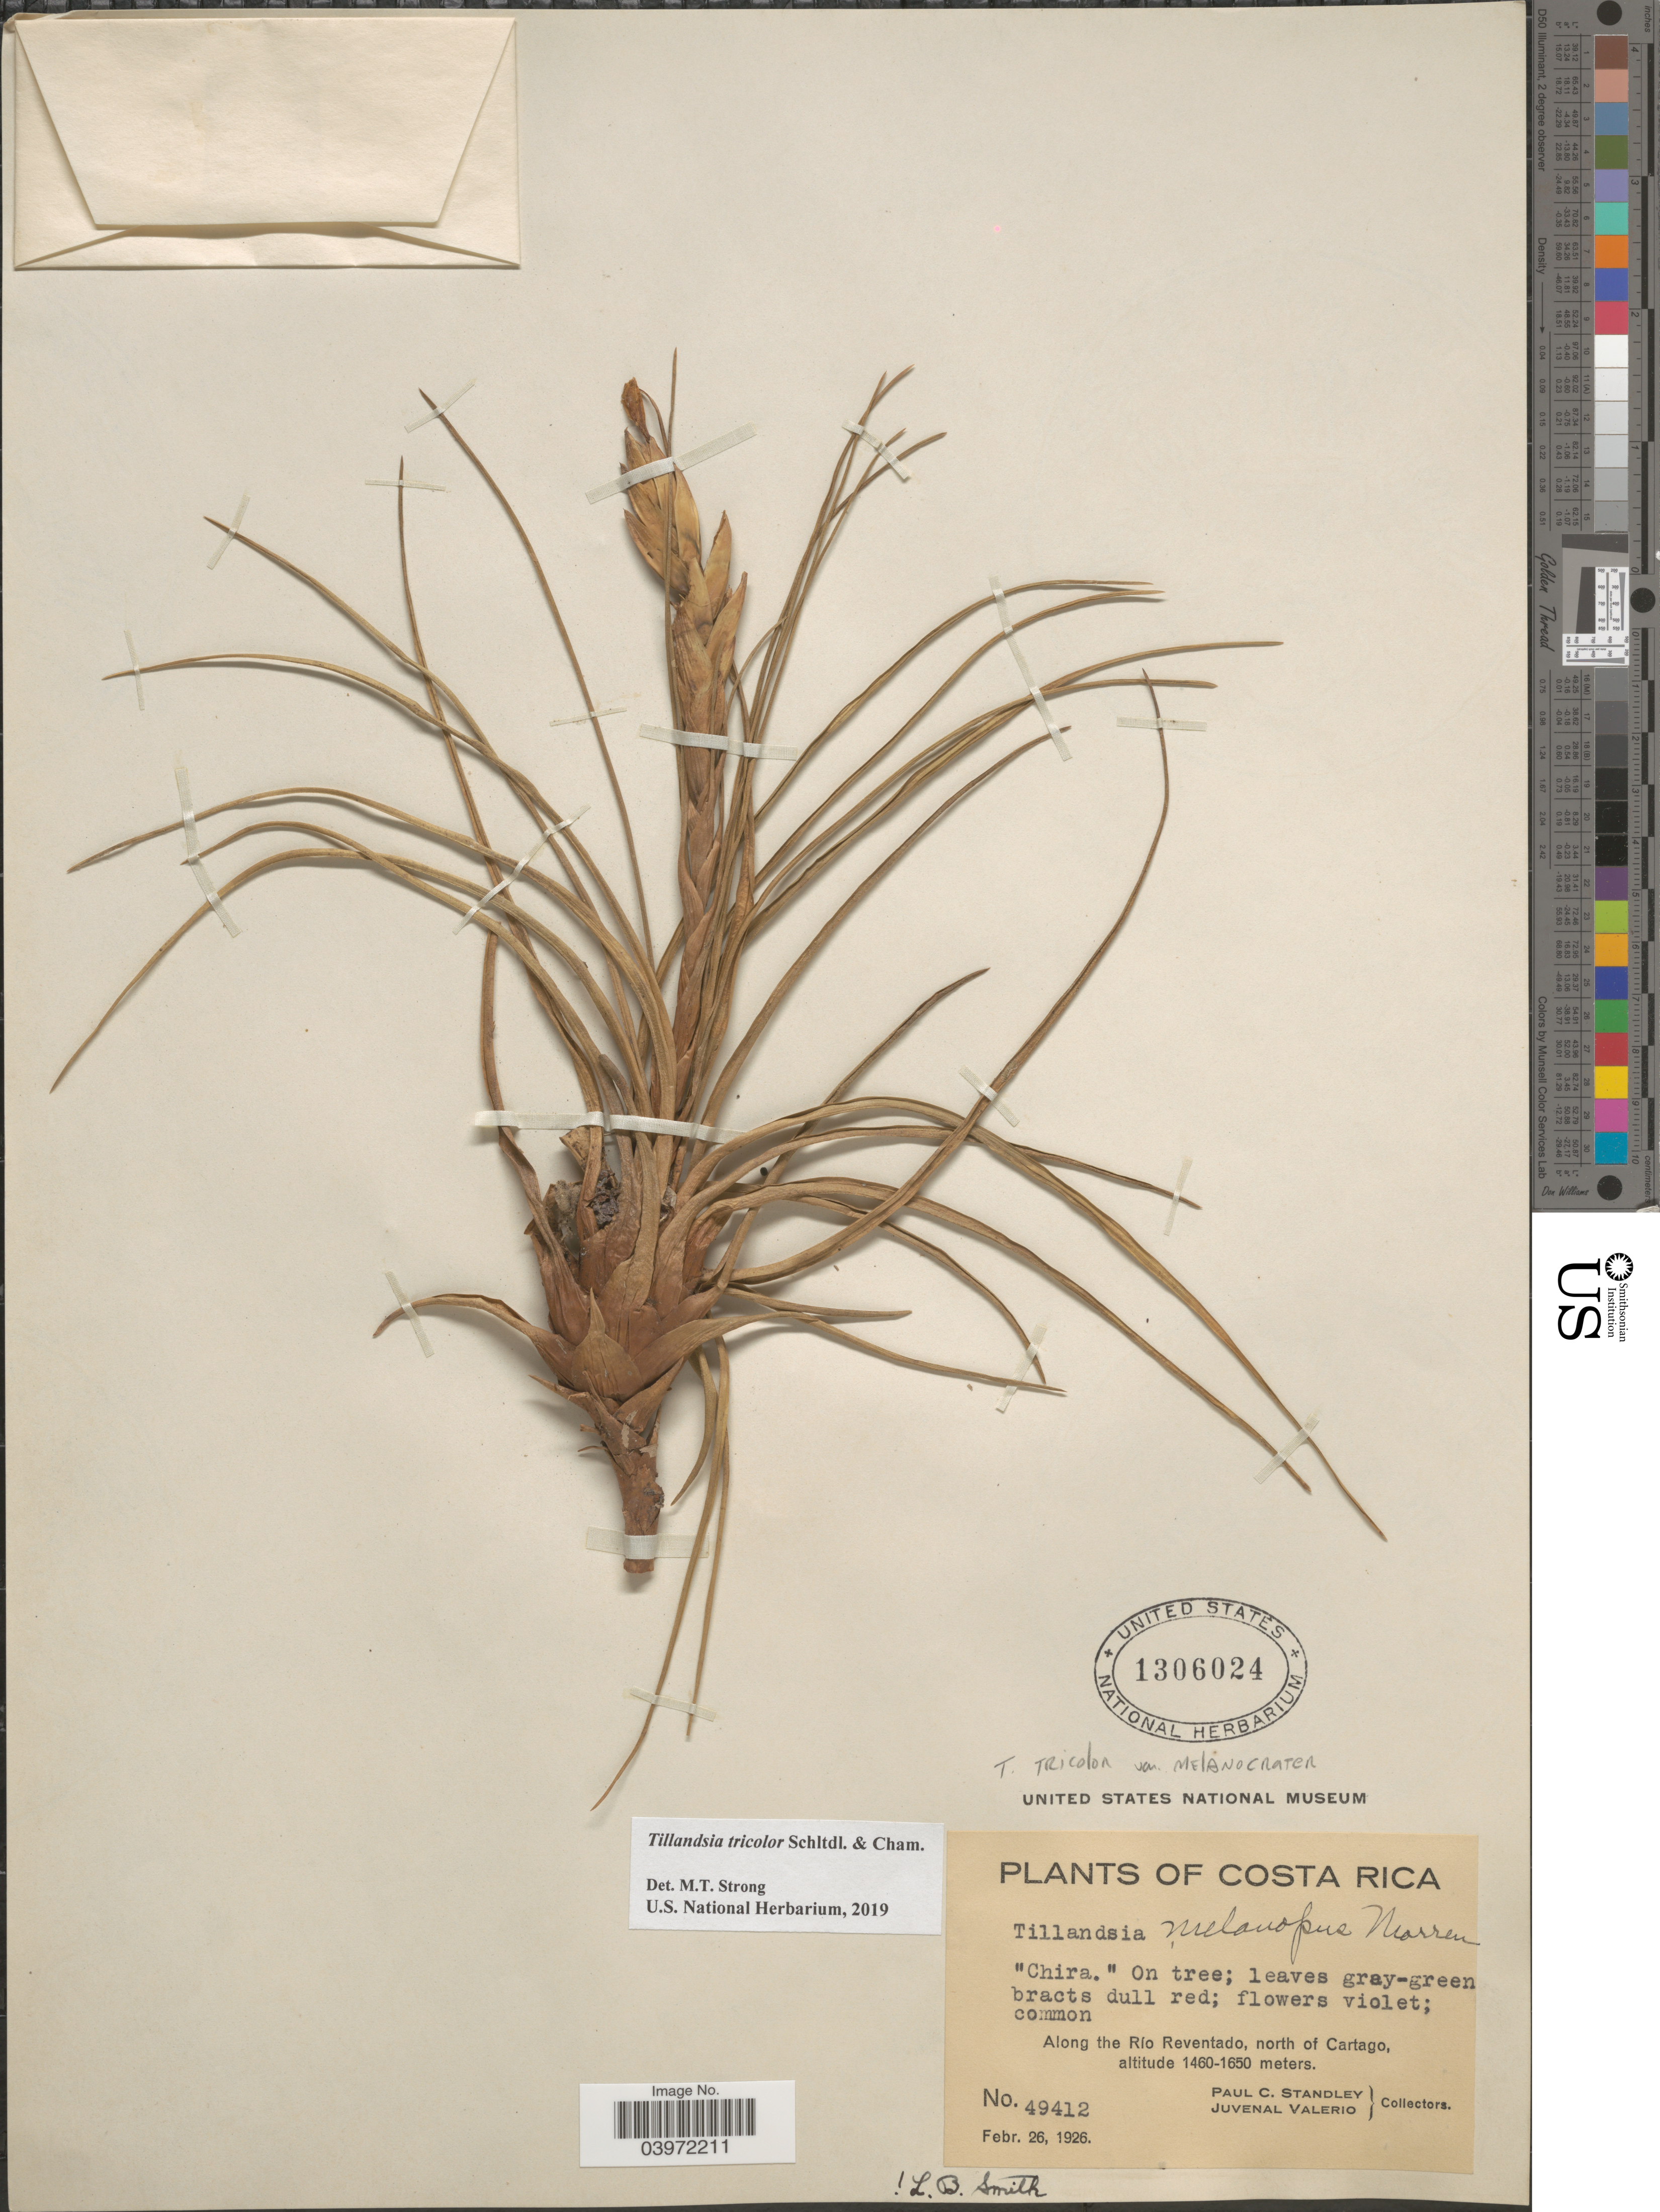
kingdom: Plantae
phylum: Tracheophyta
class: Liliopsida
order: Poales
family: Bromeliaceae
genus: Tillandsia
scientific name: Tillandsia tricolor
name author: Schltdl. & Cham.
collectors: P. C. Standley & J. Valerio R.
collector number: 49412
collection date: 1926-02-26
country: Costa Rica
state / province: Cartago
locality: Along the Río Reventado, north of Cartago.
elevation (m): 1460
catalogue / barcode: US 1306024